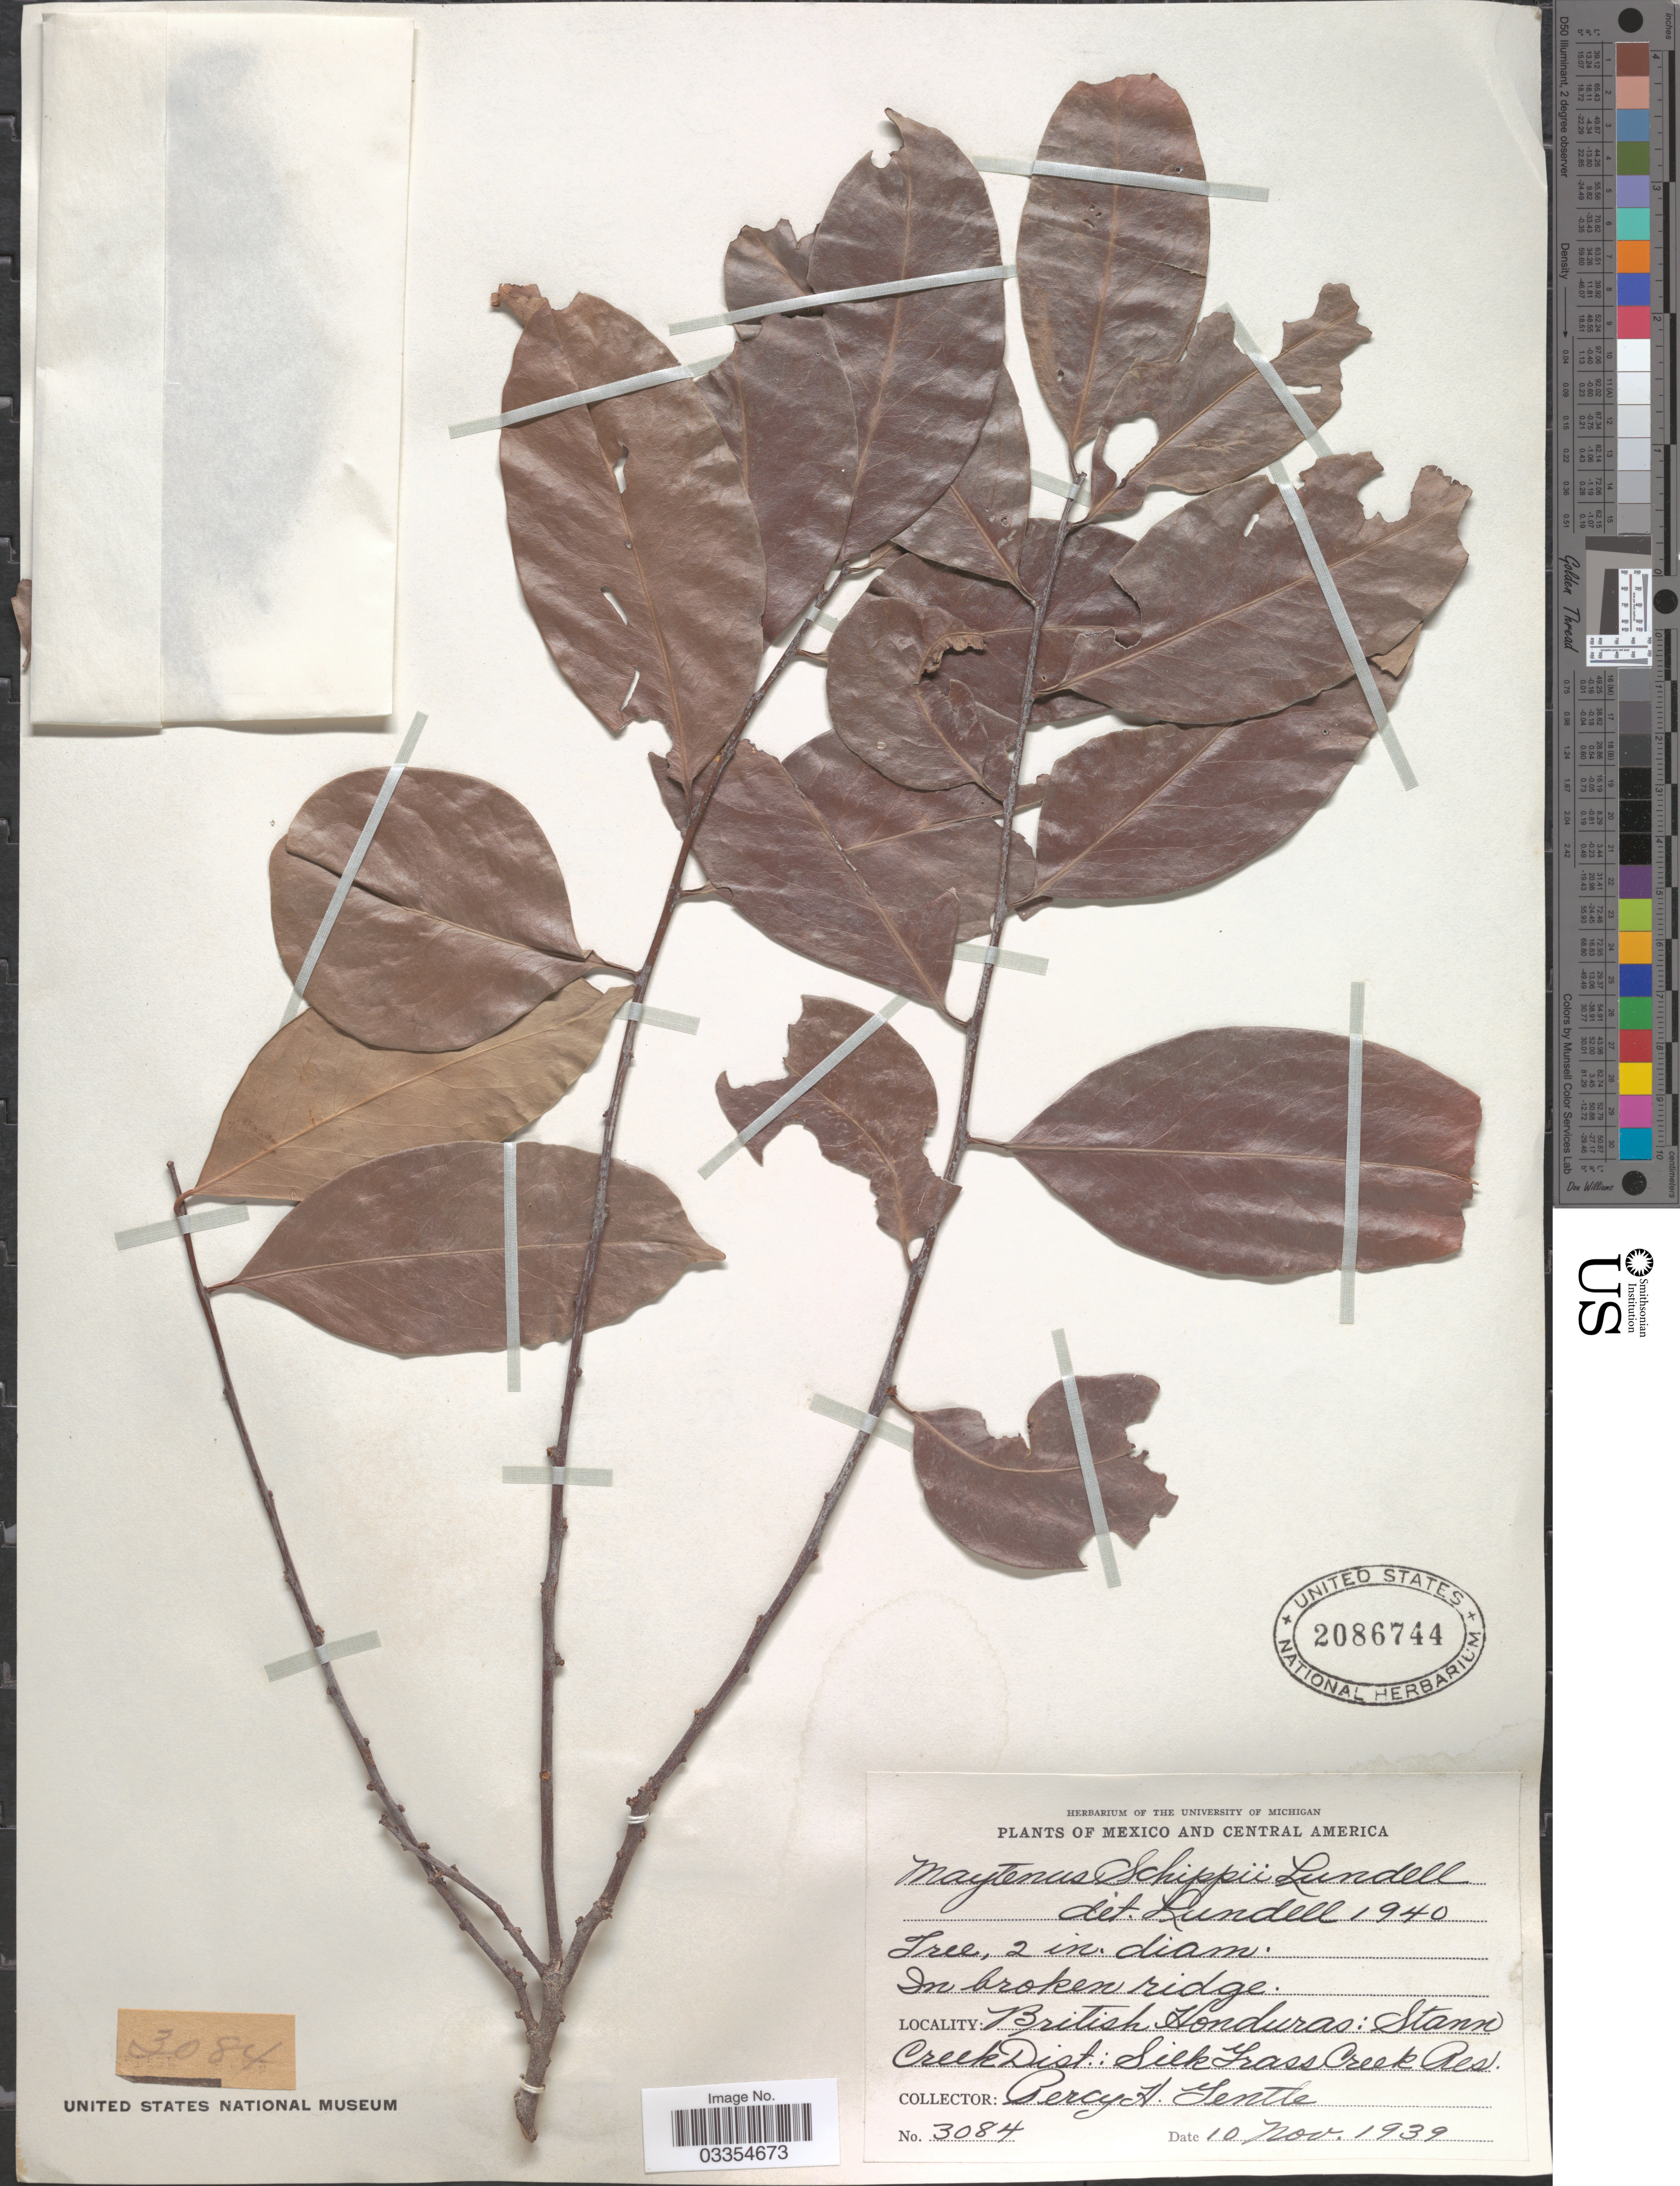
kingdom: Plantae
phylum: Tracheophyta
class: Magnoliopsida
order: Celastrales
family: Celastraceae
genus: Maytenus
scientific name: Maytenus schippii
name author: Lundell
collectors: P. H. Gentle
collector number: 3084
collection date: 1939-11-10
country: Belize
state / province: Stann Creek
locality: British Honduras: Stann Creek Dist.: Silk Grass Creek Res.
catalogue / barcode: US 2086744